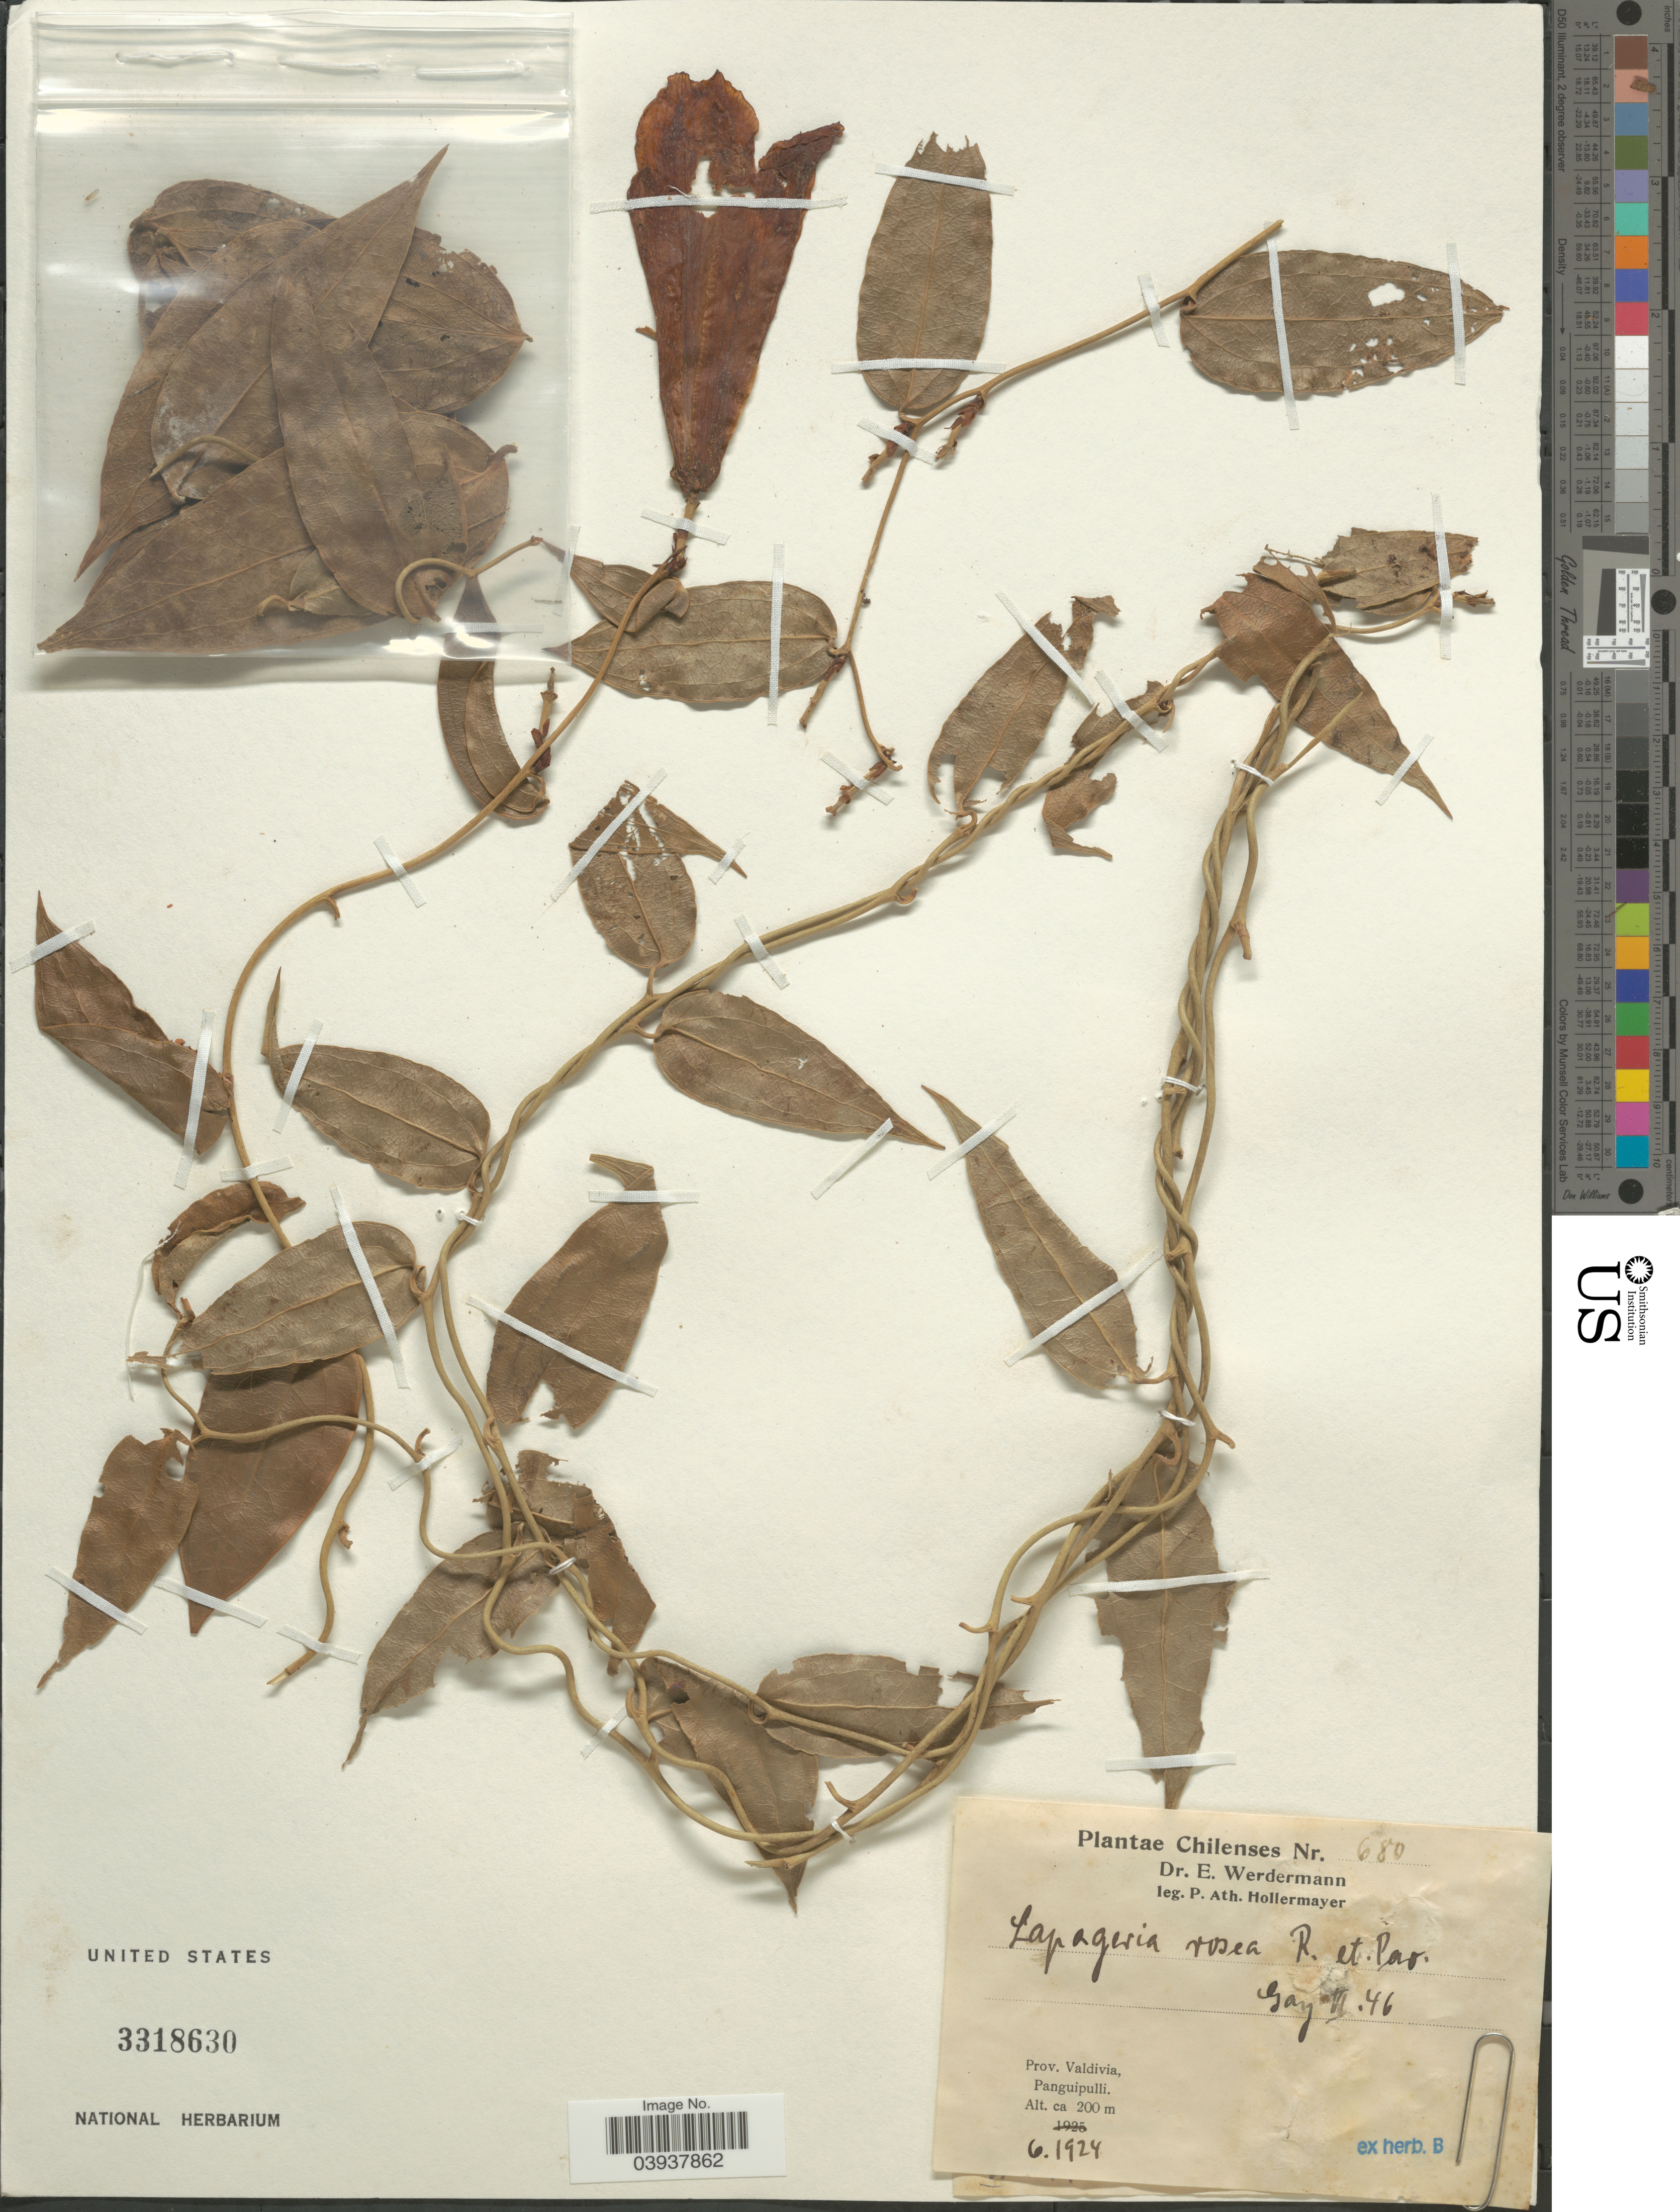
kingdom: Plantae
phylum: Tracheophyta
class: Liliopsida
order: Liliales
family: Philesiaceae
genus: Lapageria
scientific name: Lapageria rosea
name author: Ruiz & Pav.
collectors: P. Hollermayer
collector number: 680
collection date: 1924-06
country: Chile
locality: Chilenses. Prov. Valdivia. Panguipulli.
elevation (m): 200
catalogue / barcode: US 3318630